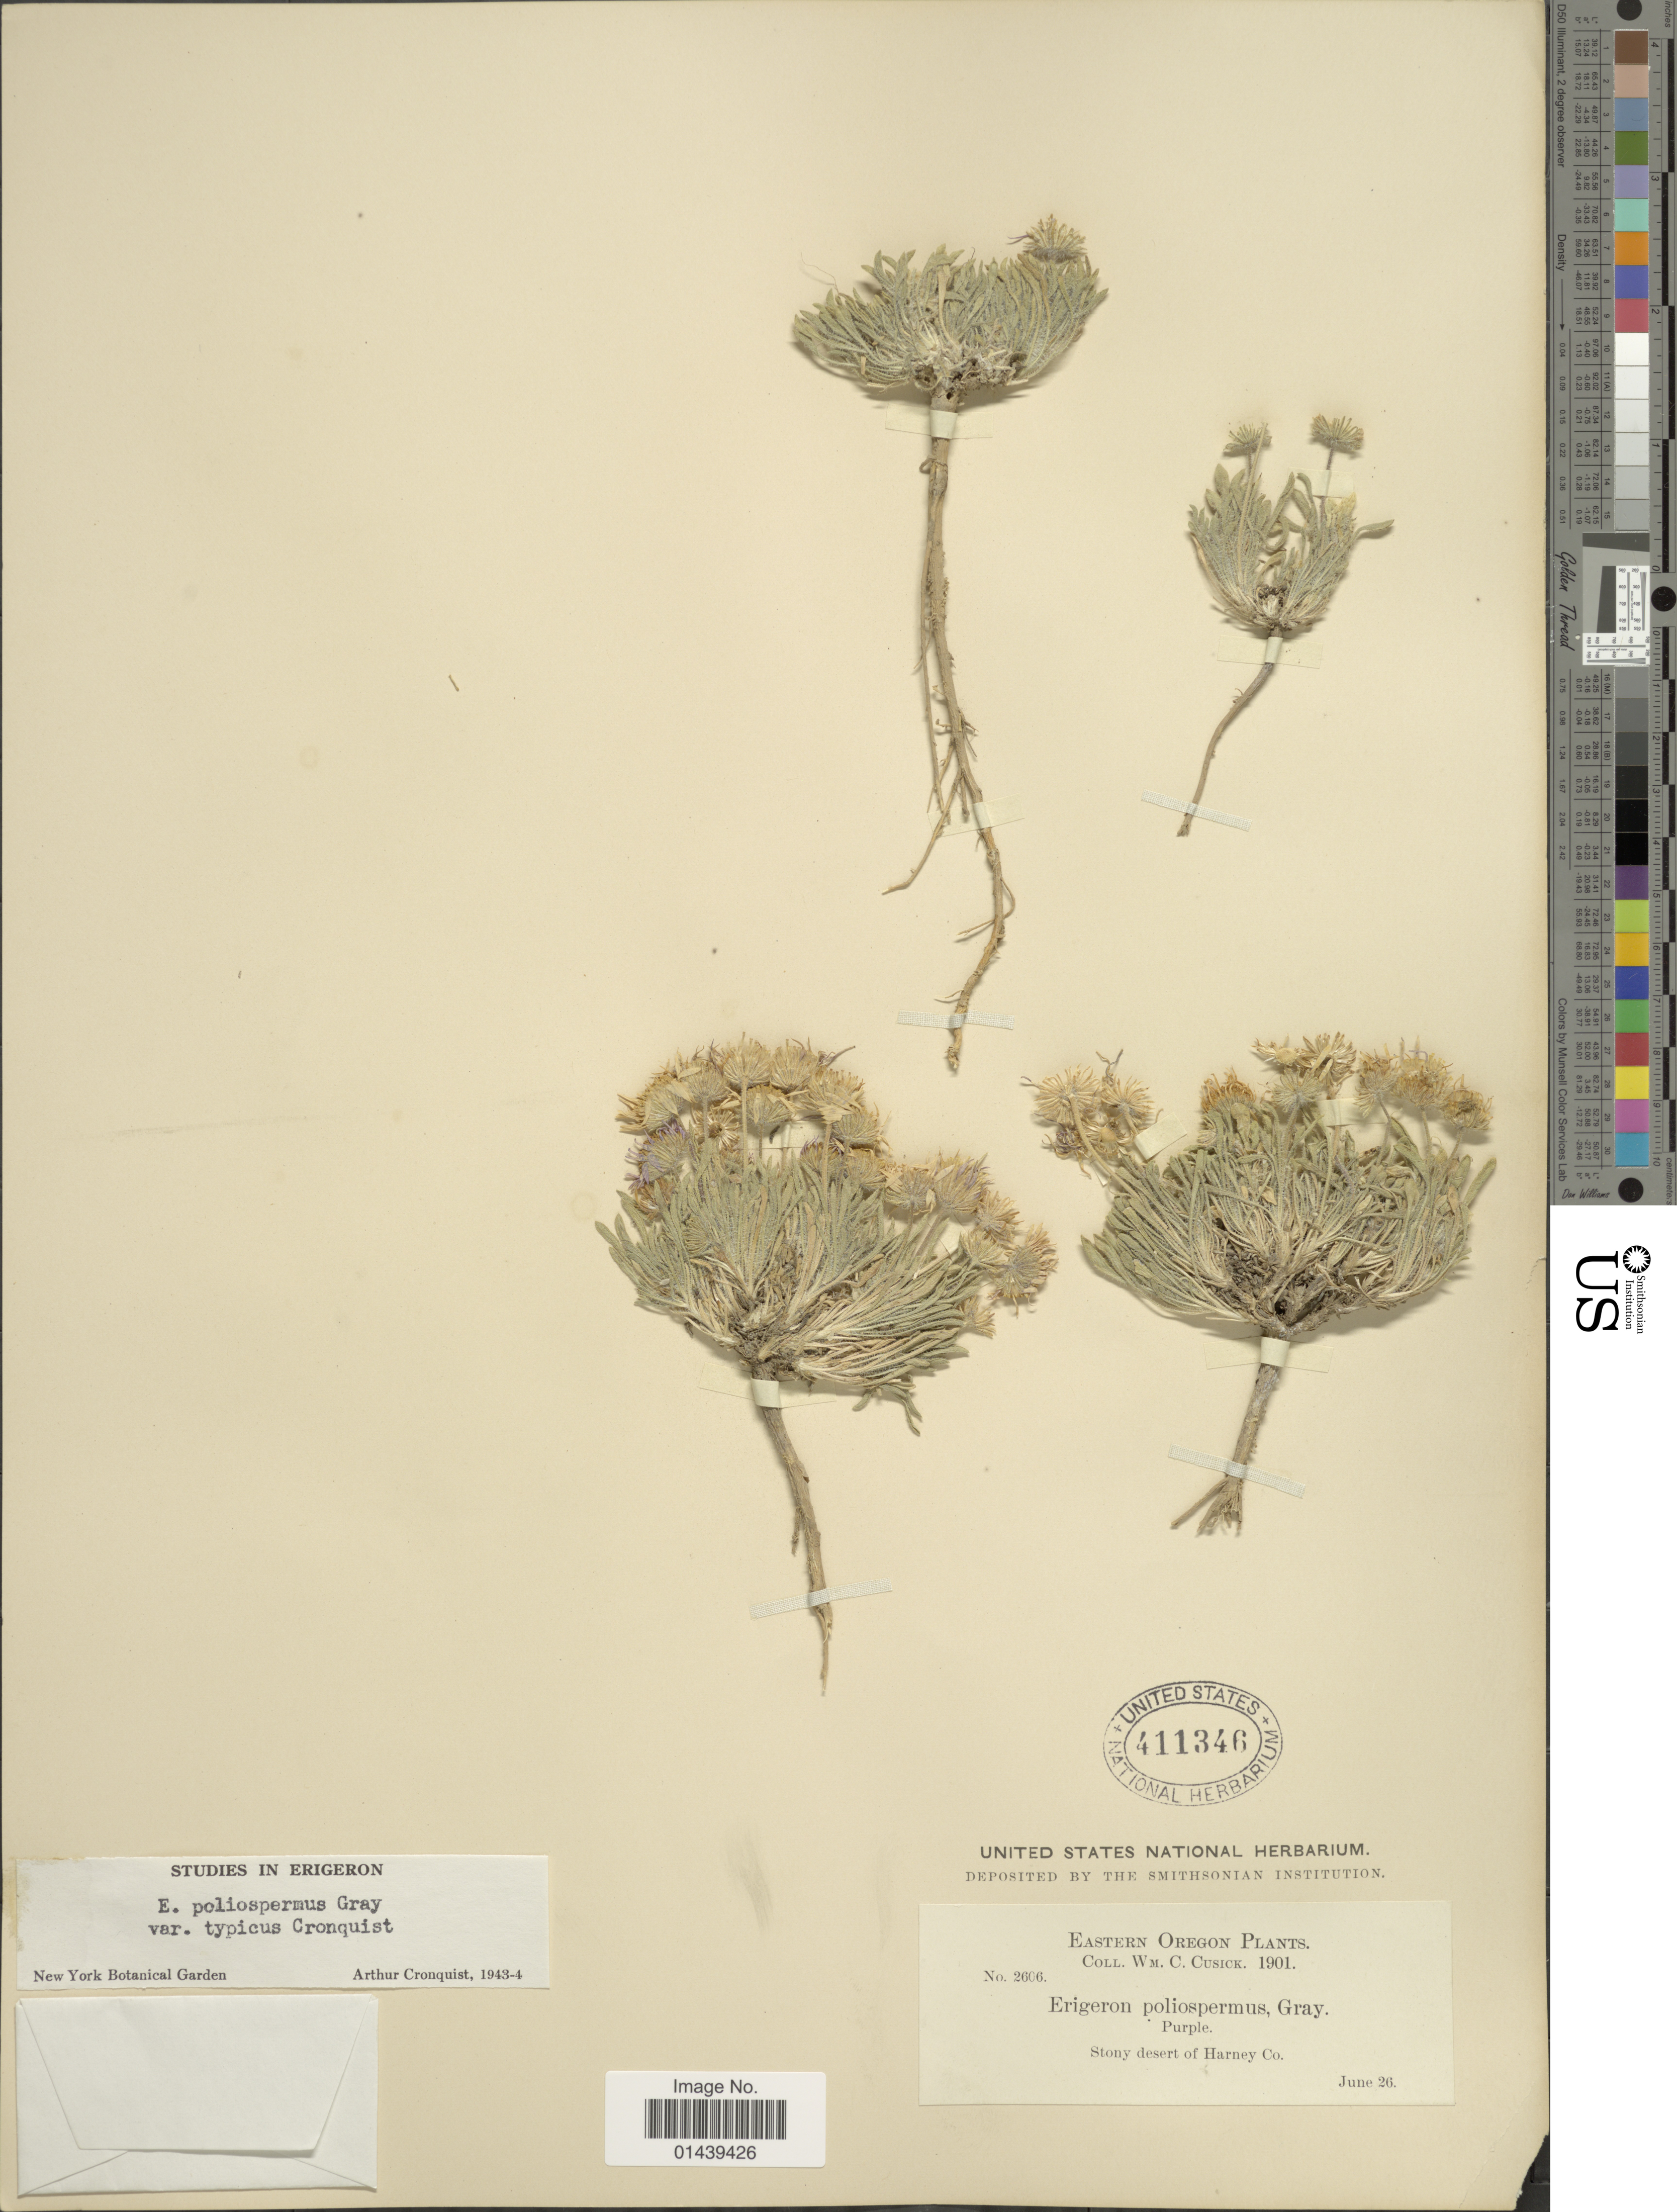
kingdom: Plantae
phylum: Tracheophyta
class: Magnoliopsida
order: Asterales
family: Asteraceae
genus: Erigeron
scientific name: Erigeron poliospermus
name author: A. Gray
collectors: W. C. Cusick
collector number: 2606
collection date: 1901-06-26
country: United States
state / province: Oregon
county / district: Harney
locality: Eastern Oregon. Harney Co.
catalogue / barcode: US 411346